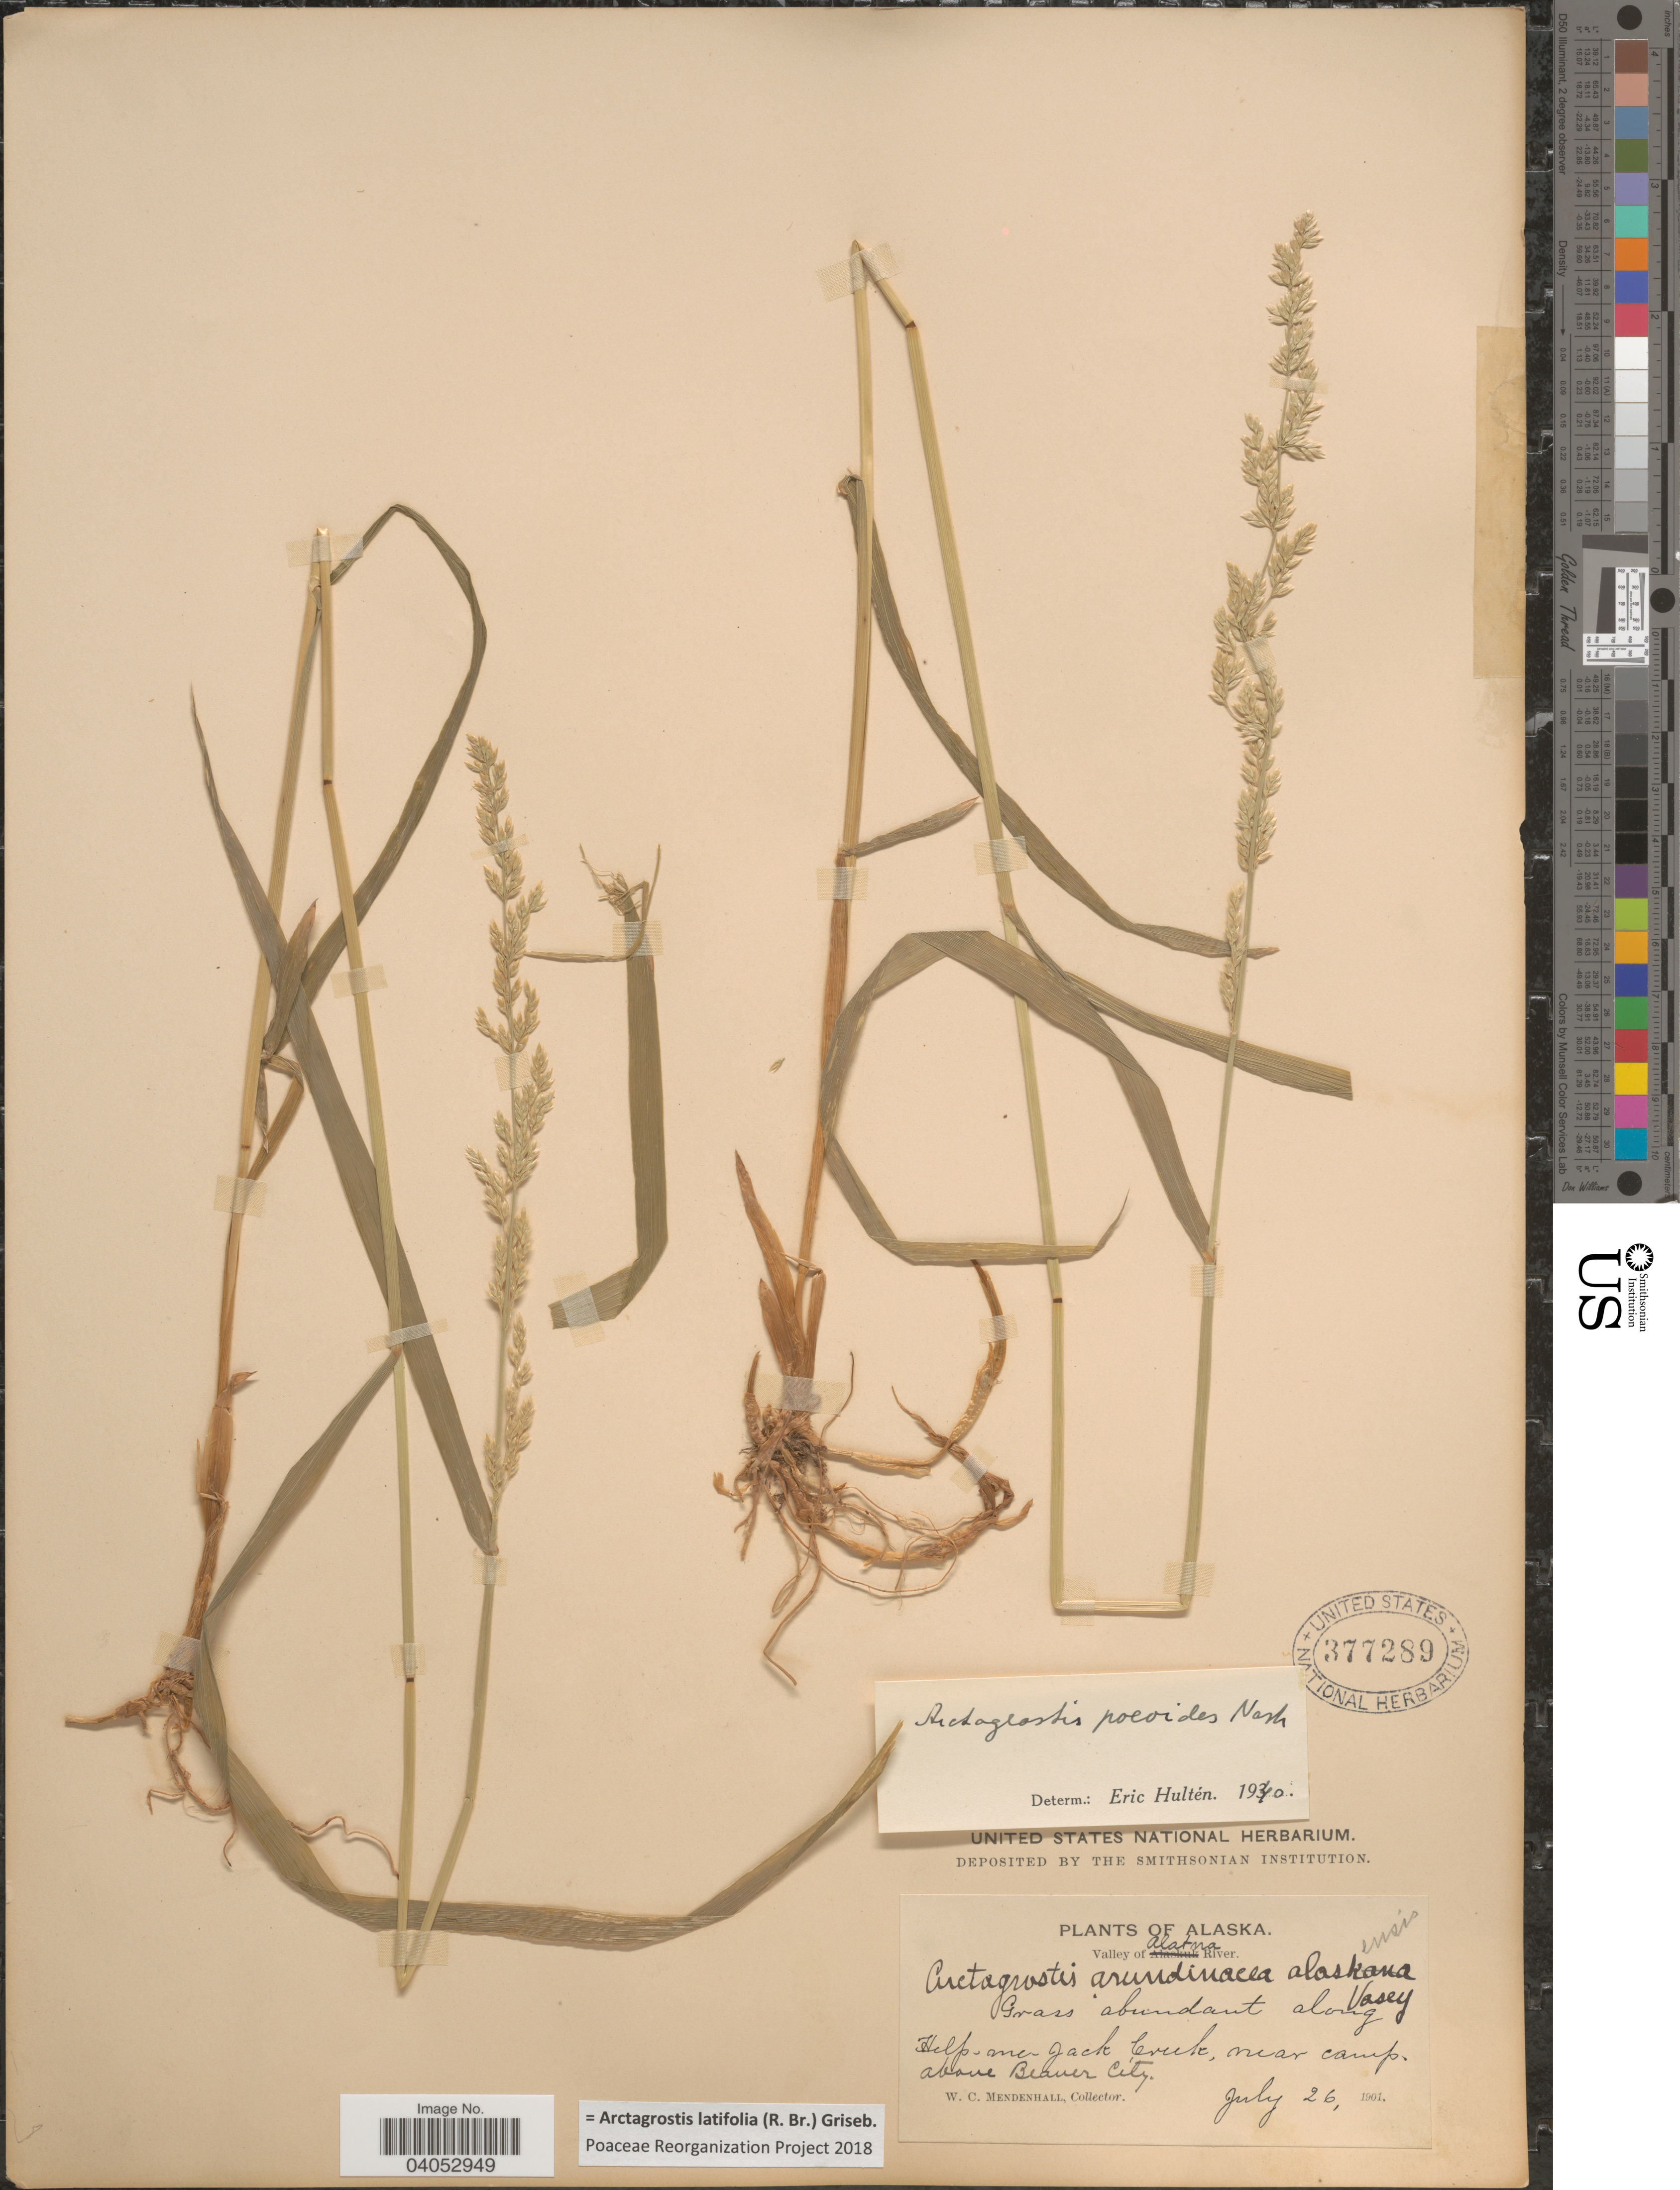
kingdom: Plantae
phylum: Tracheophyta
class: Liliopsida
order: Poales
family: Poaceae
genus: Arctagrostis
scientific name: Arctagrostis latifolia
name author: (R. Br.) Griseb.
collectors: W. Mendenhall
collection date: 1901-07-26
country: United States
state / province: Alaska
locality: Valley of Alatna River. Help-me-Jack Creek, near camp. above Beaver City.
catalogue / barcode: US 377289